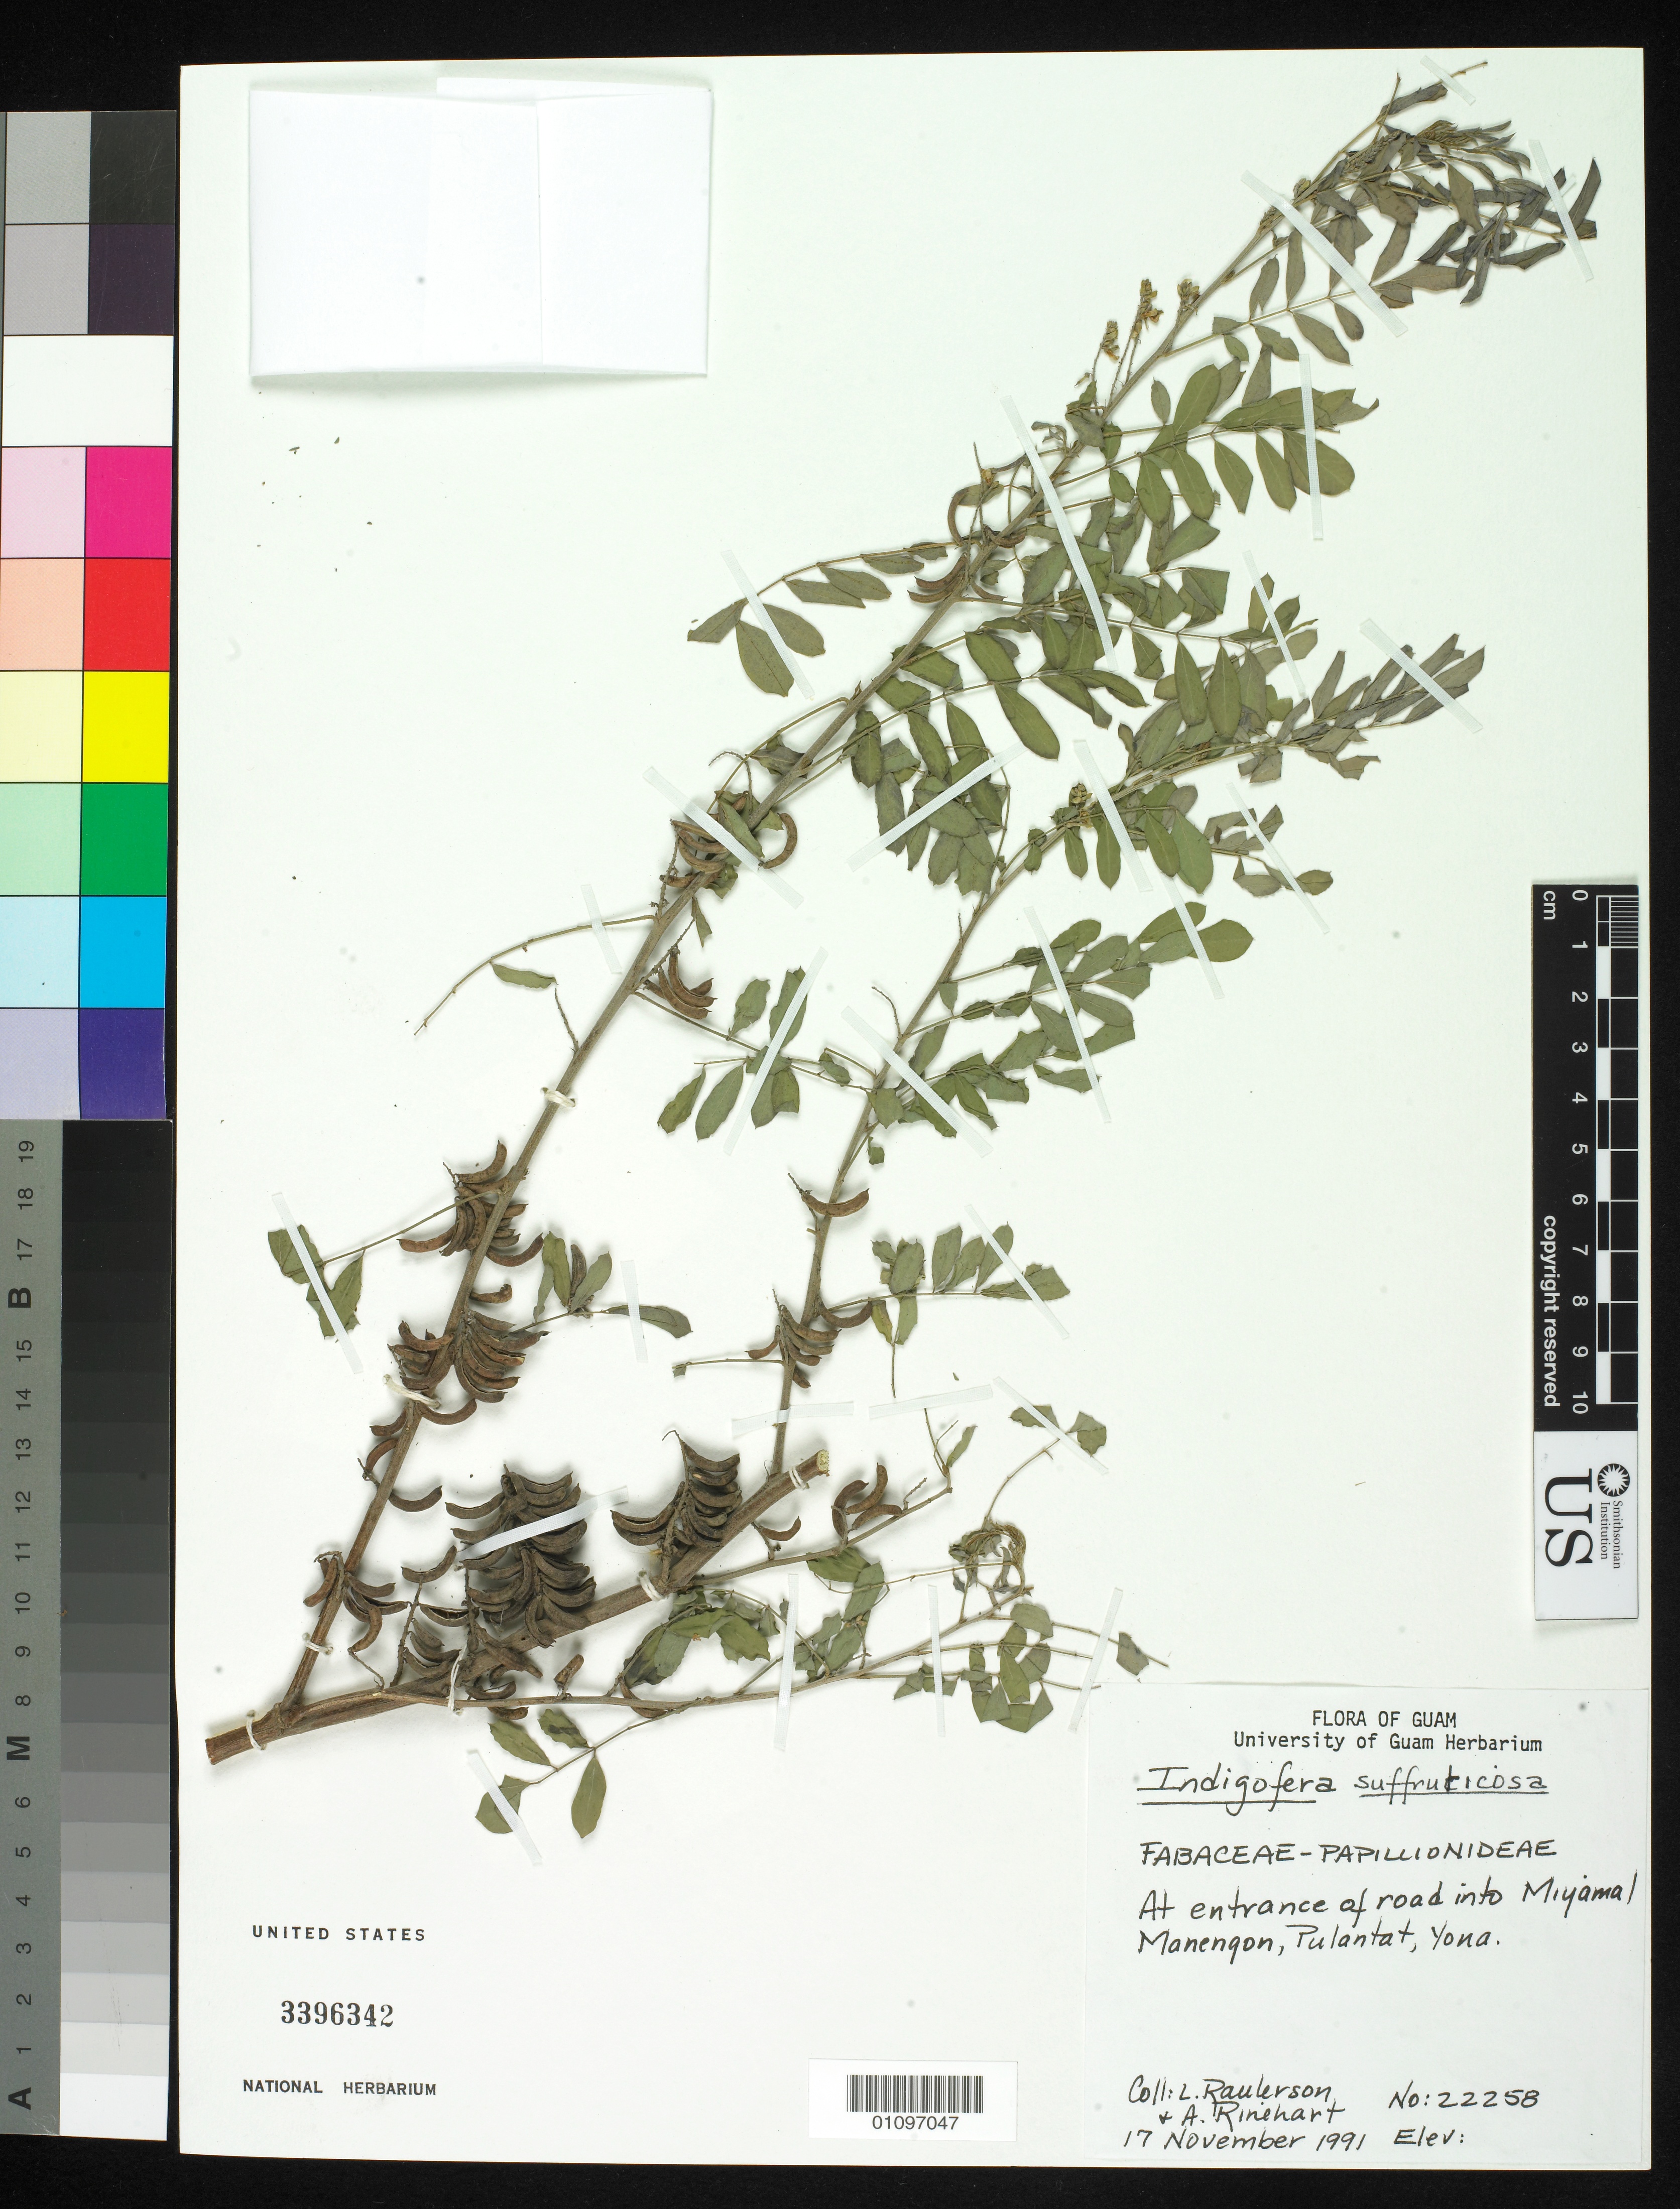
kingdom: Plantae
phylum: Tracheophyta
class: Magnoliopsida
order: Fabales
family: Fabaceae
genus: Indigofera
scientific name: Indigofera suffruticosa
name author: Mill.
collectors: L. Raulerson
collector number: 22258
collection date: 1991-11-17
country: Guam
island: Guam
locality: At entrance of road into Miyama / Manengon, Pulantat, Yona.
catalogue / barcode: US 3396342